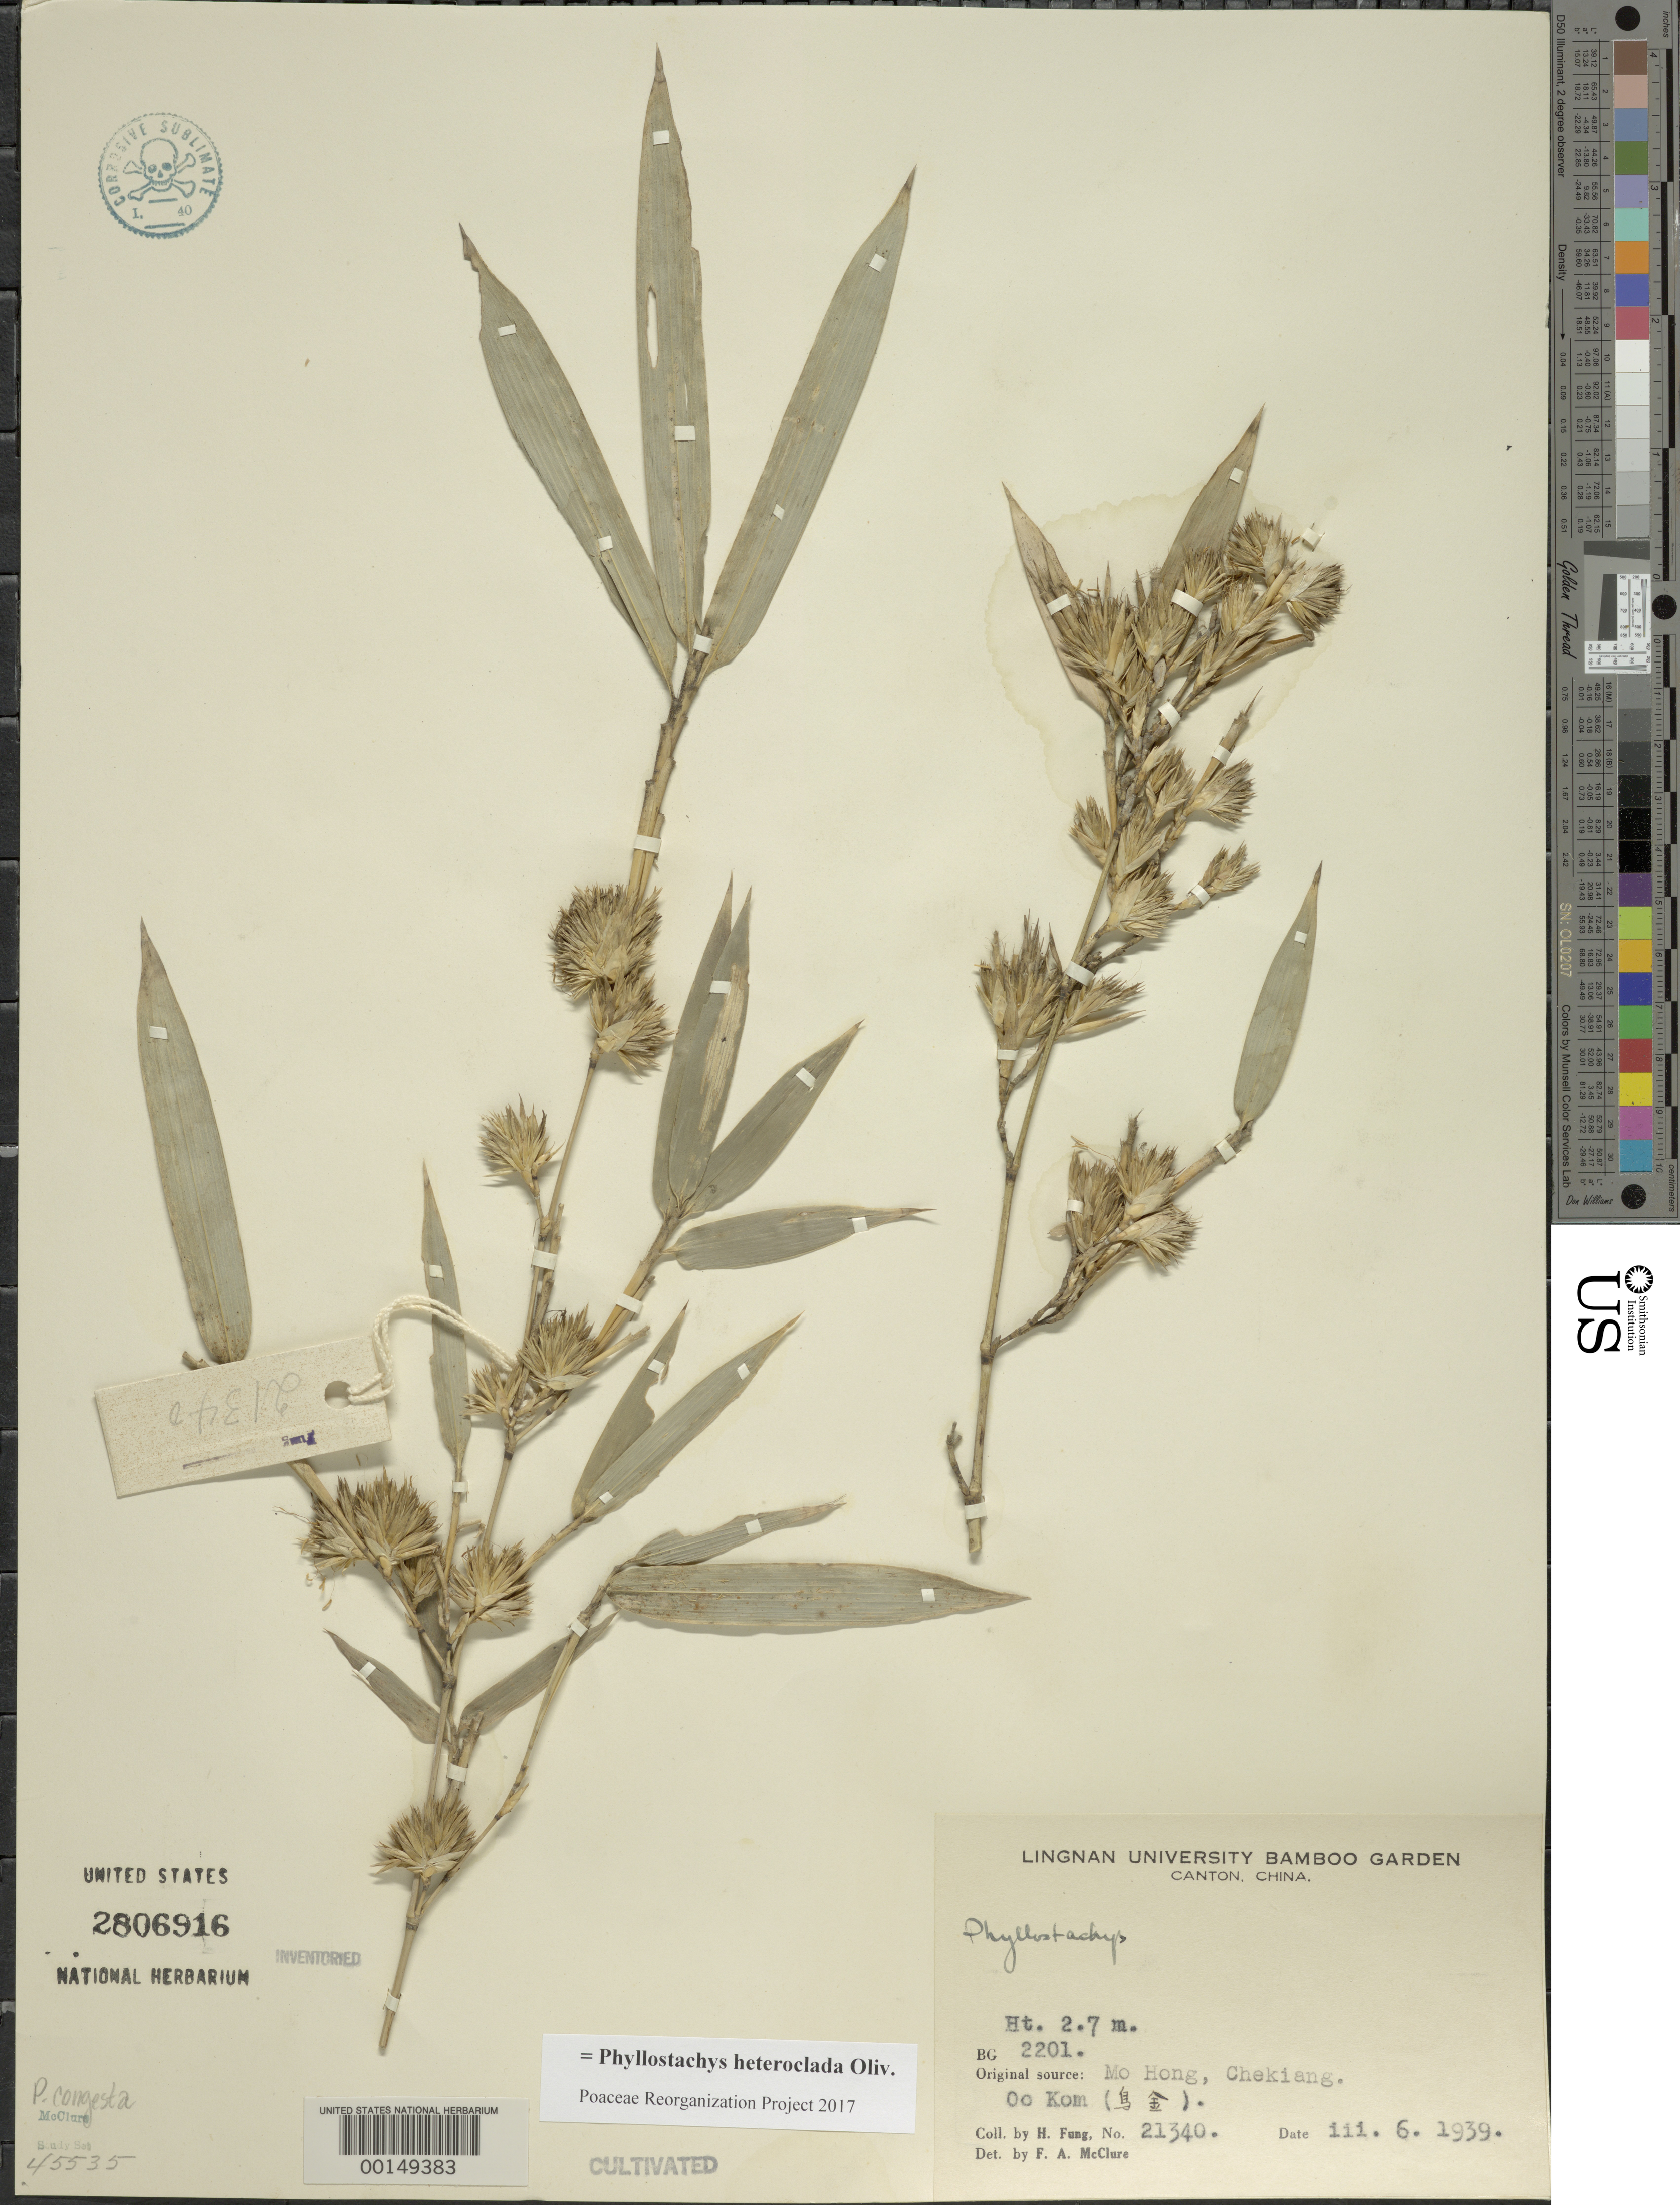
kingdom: Plantae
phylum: Tracheophyta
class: Liliopsida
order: Poales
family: Poaceae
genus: Phyllostachys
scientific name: Phyllostachys heteroclada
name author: Oliv.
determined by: Poaceae Reorganization Project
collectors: H. L. Fung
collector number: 21340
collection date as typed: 06 Mar 1939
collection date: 1939-03-06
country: China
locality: Canton, lingnan univ. b.g.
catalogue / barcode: US 2806916